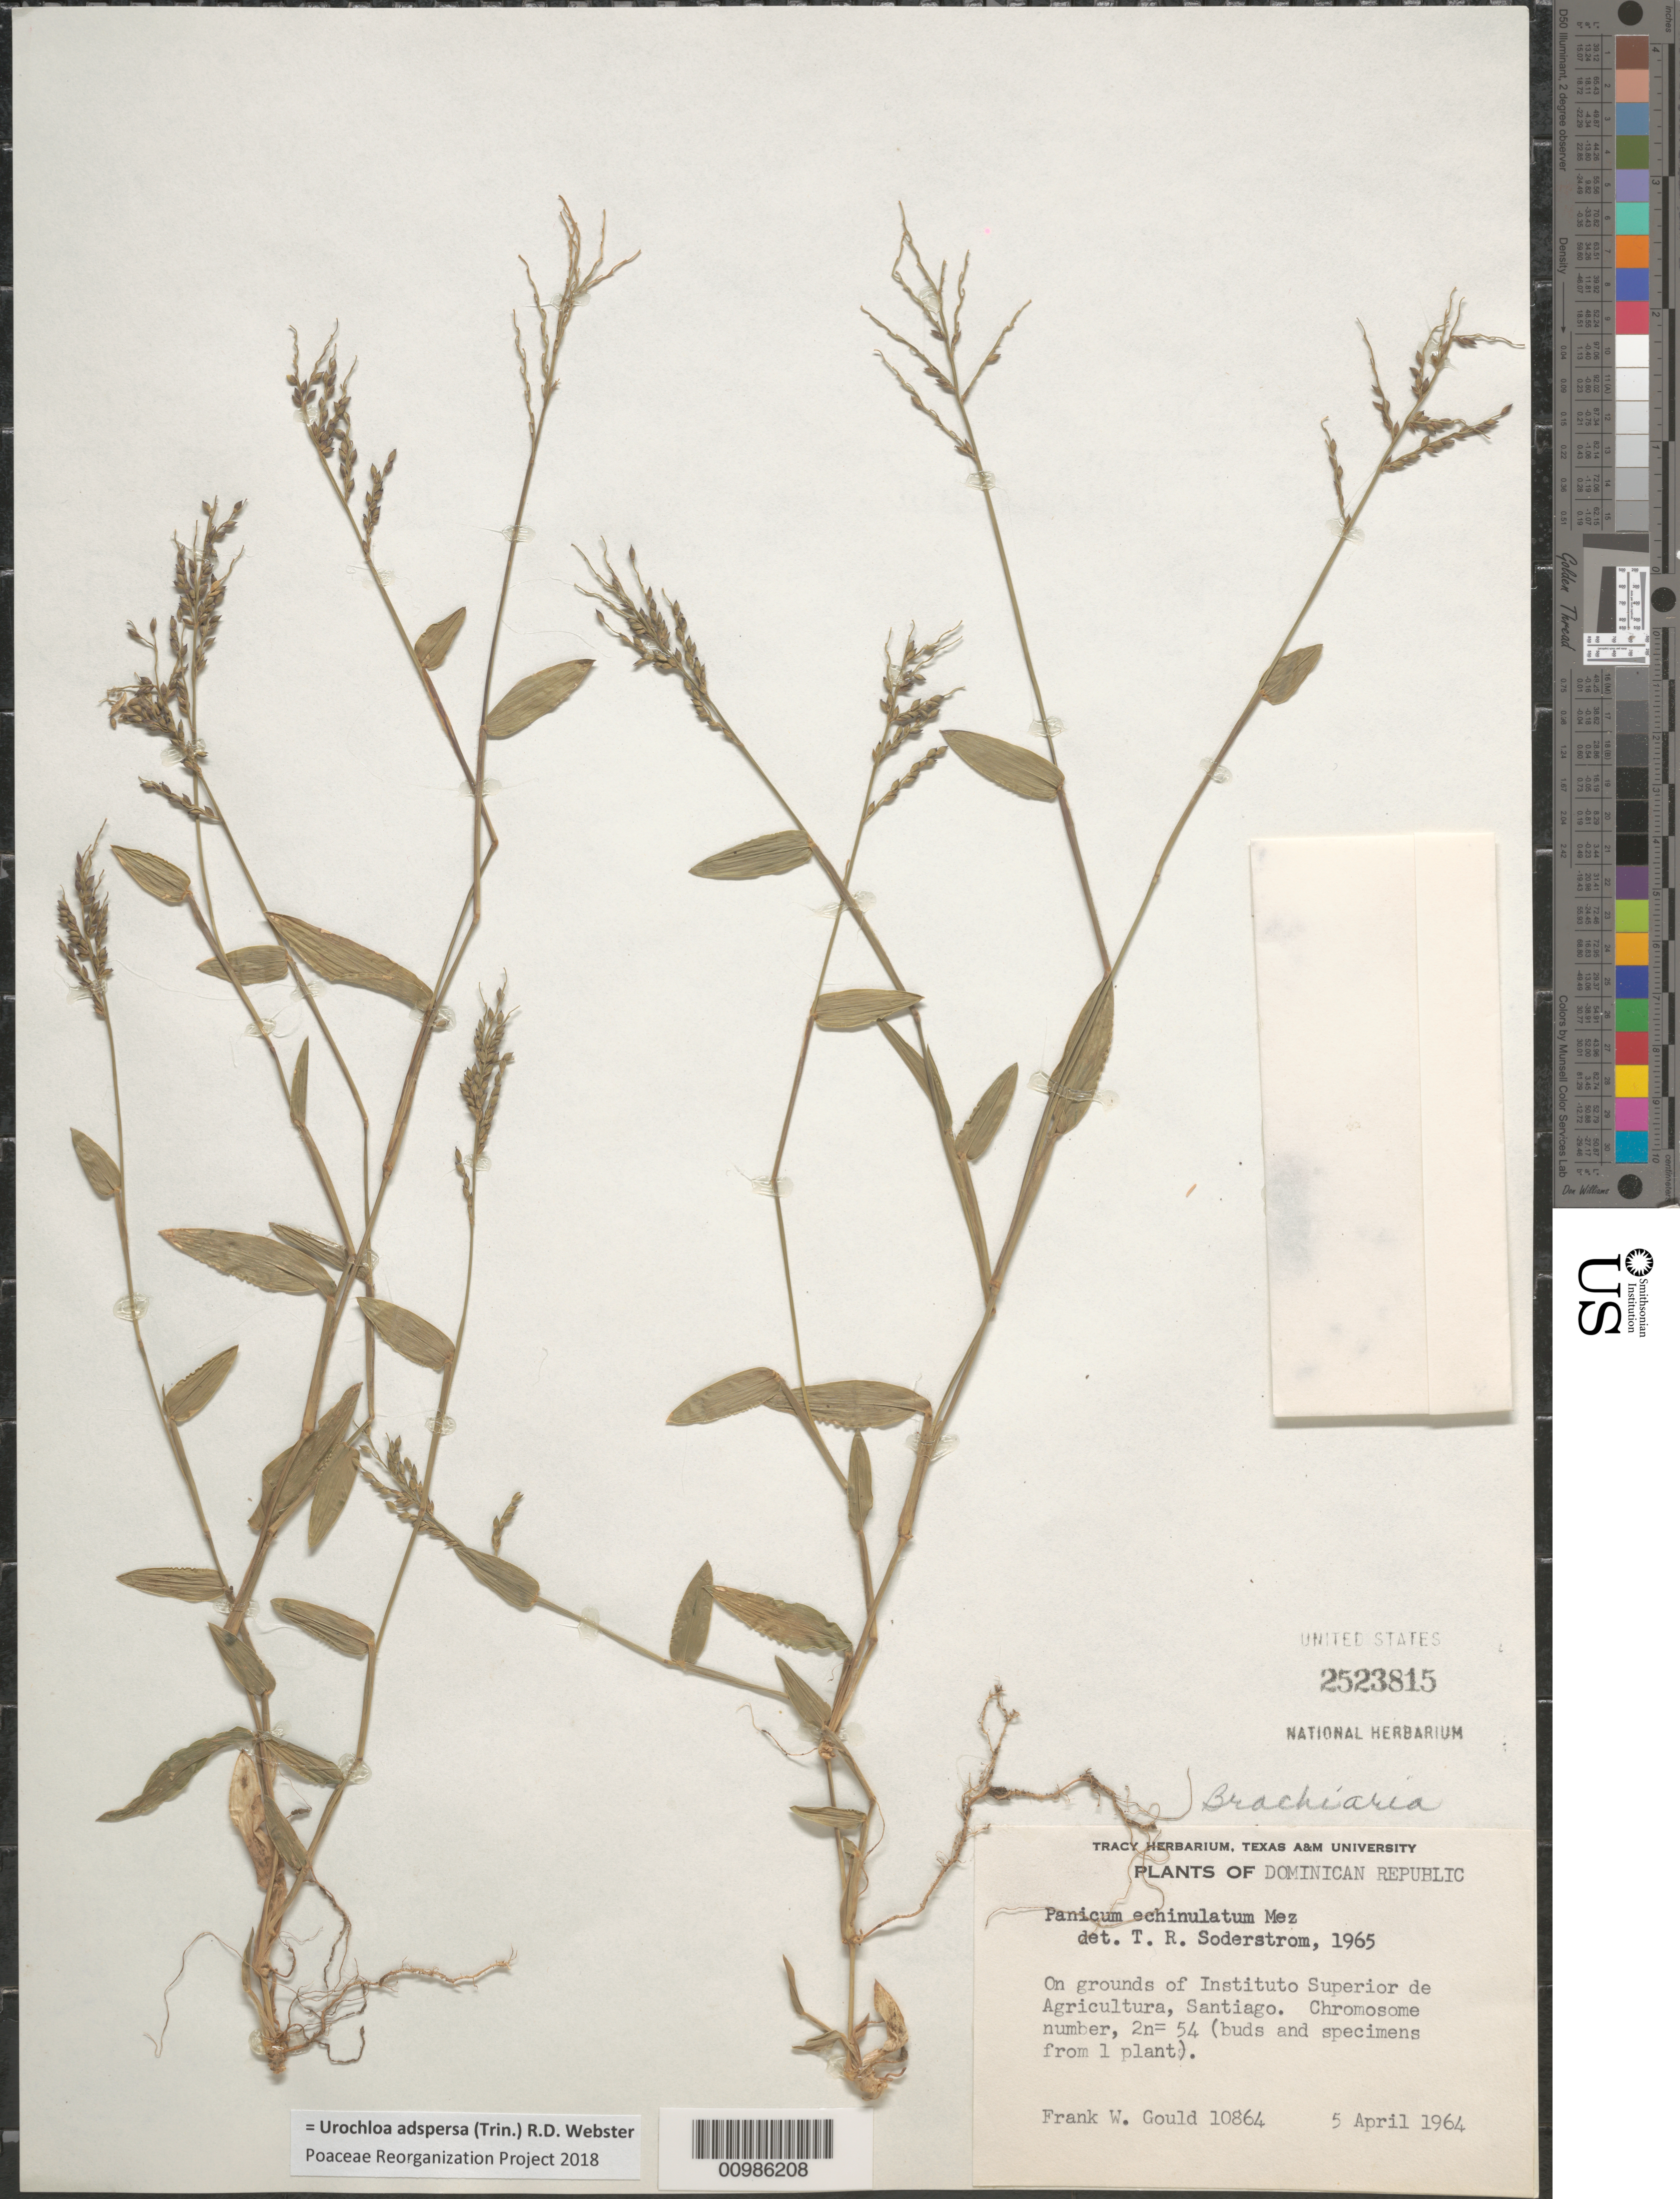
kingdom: Plantae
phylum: Tracheophyta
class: Liliopsida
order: Poales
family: Poaceae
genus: Brachiaria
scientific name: Brachiaria echinulata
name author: (Mez) Parodi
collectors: F. W. Gould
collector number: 10864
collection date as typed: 05 Apr 1964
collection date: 1964-04-05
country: Dominican Republic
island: Hispaniola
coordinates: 0 N, 0 E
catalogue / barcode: US 2523815